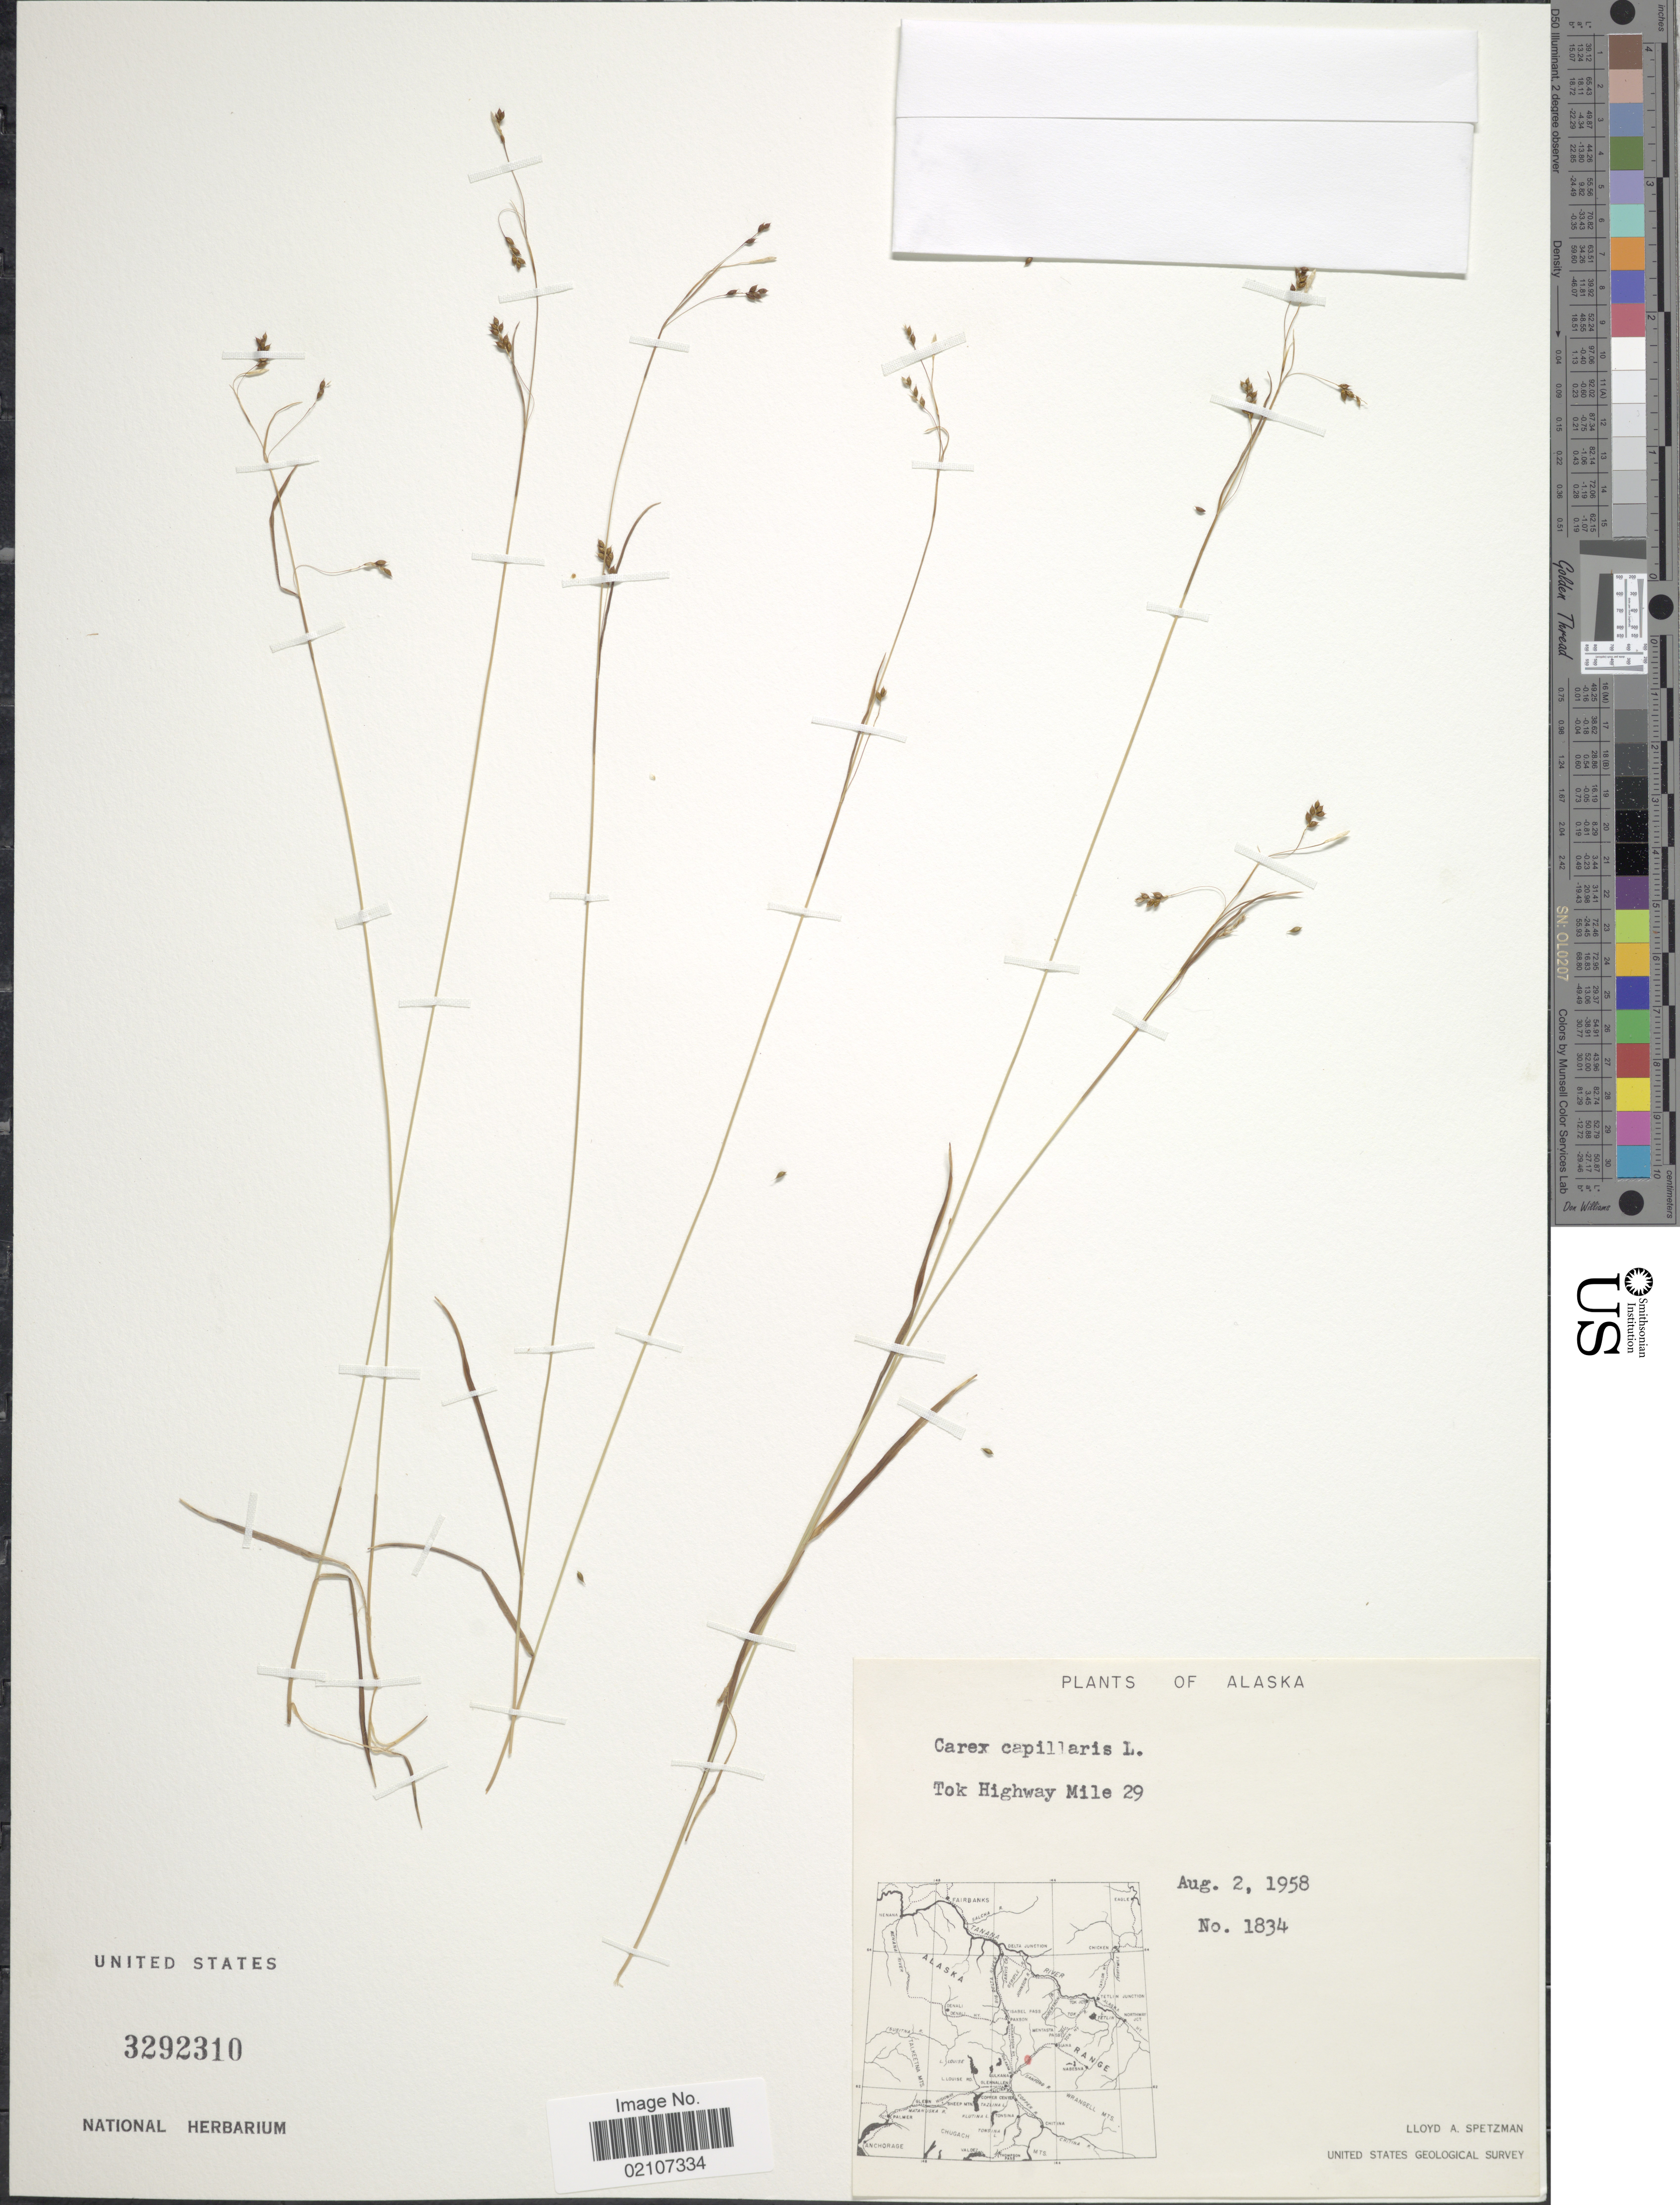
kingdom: Plantae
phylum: Tracheophyta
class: Liliopsida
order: Poales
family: Cyperaceae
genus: Carex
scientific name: Carex capillaris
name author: L.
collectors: L. Spetzman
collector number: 1834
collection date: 1958-08-02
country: United States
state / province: Alaska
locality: Tok Highway Mile 29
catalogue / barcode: US 3292310